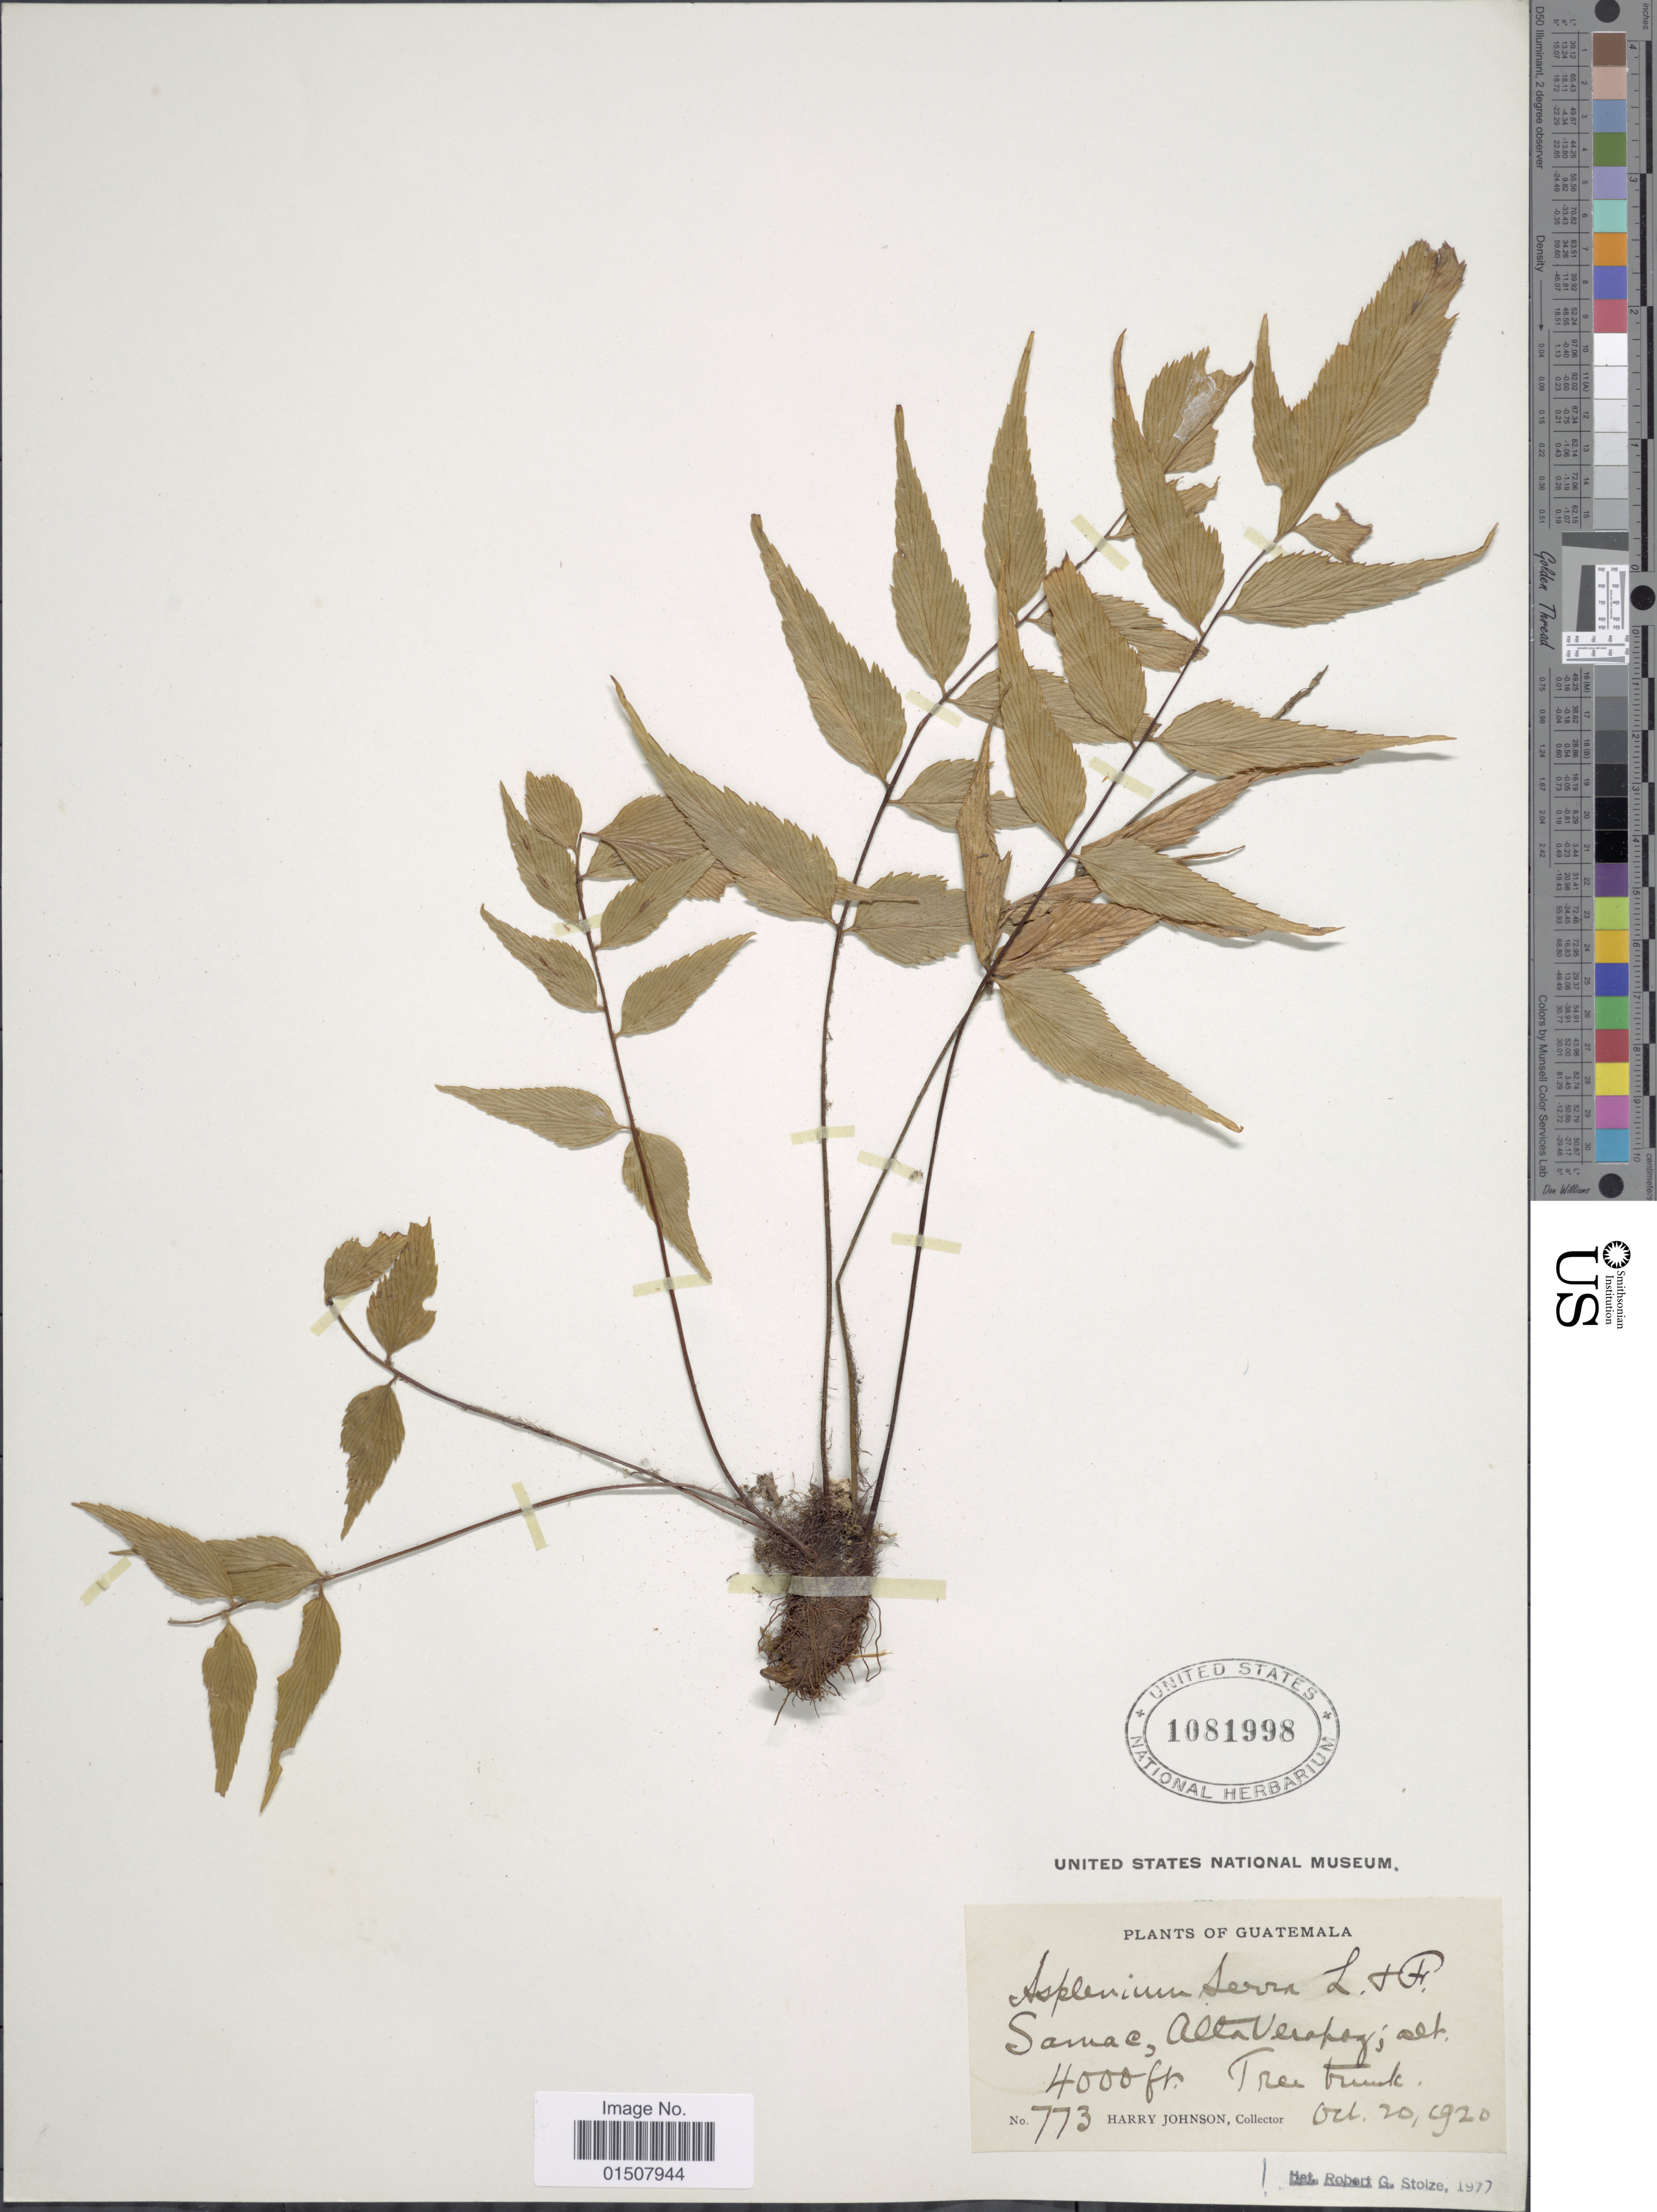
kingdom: Plantae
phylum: Tracheophyta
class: Polypodiopsida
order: Polypodiales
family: Aspleniaceae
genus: Asplenium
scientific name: Asplenium serra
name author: Langsd. & Fisch.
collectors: H. Johnson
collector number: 773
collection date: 1920-10-20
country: Guatemala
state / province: Alta Verapaz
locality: Samac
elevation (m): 1219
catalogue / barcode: US 1081998